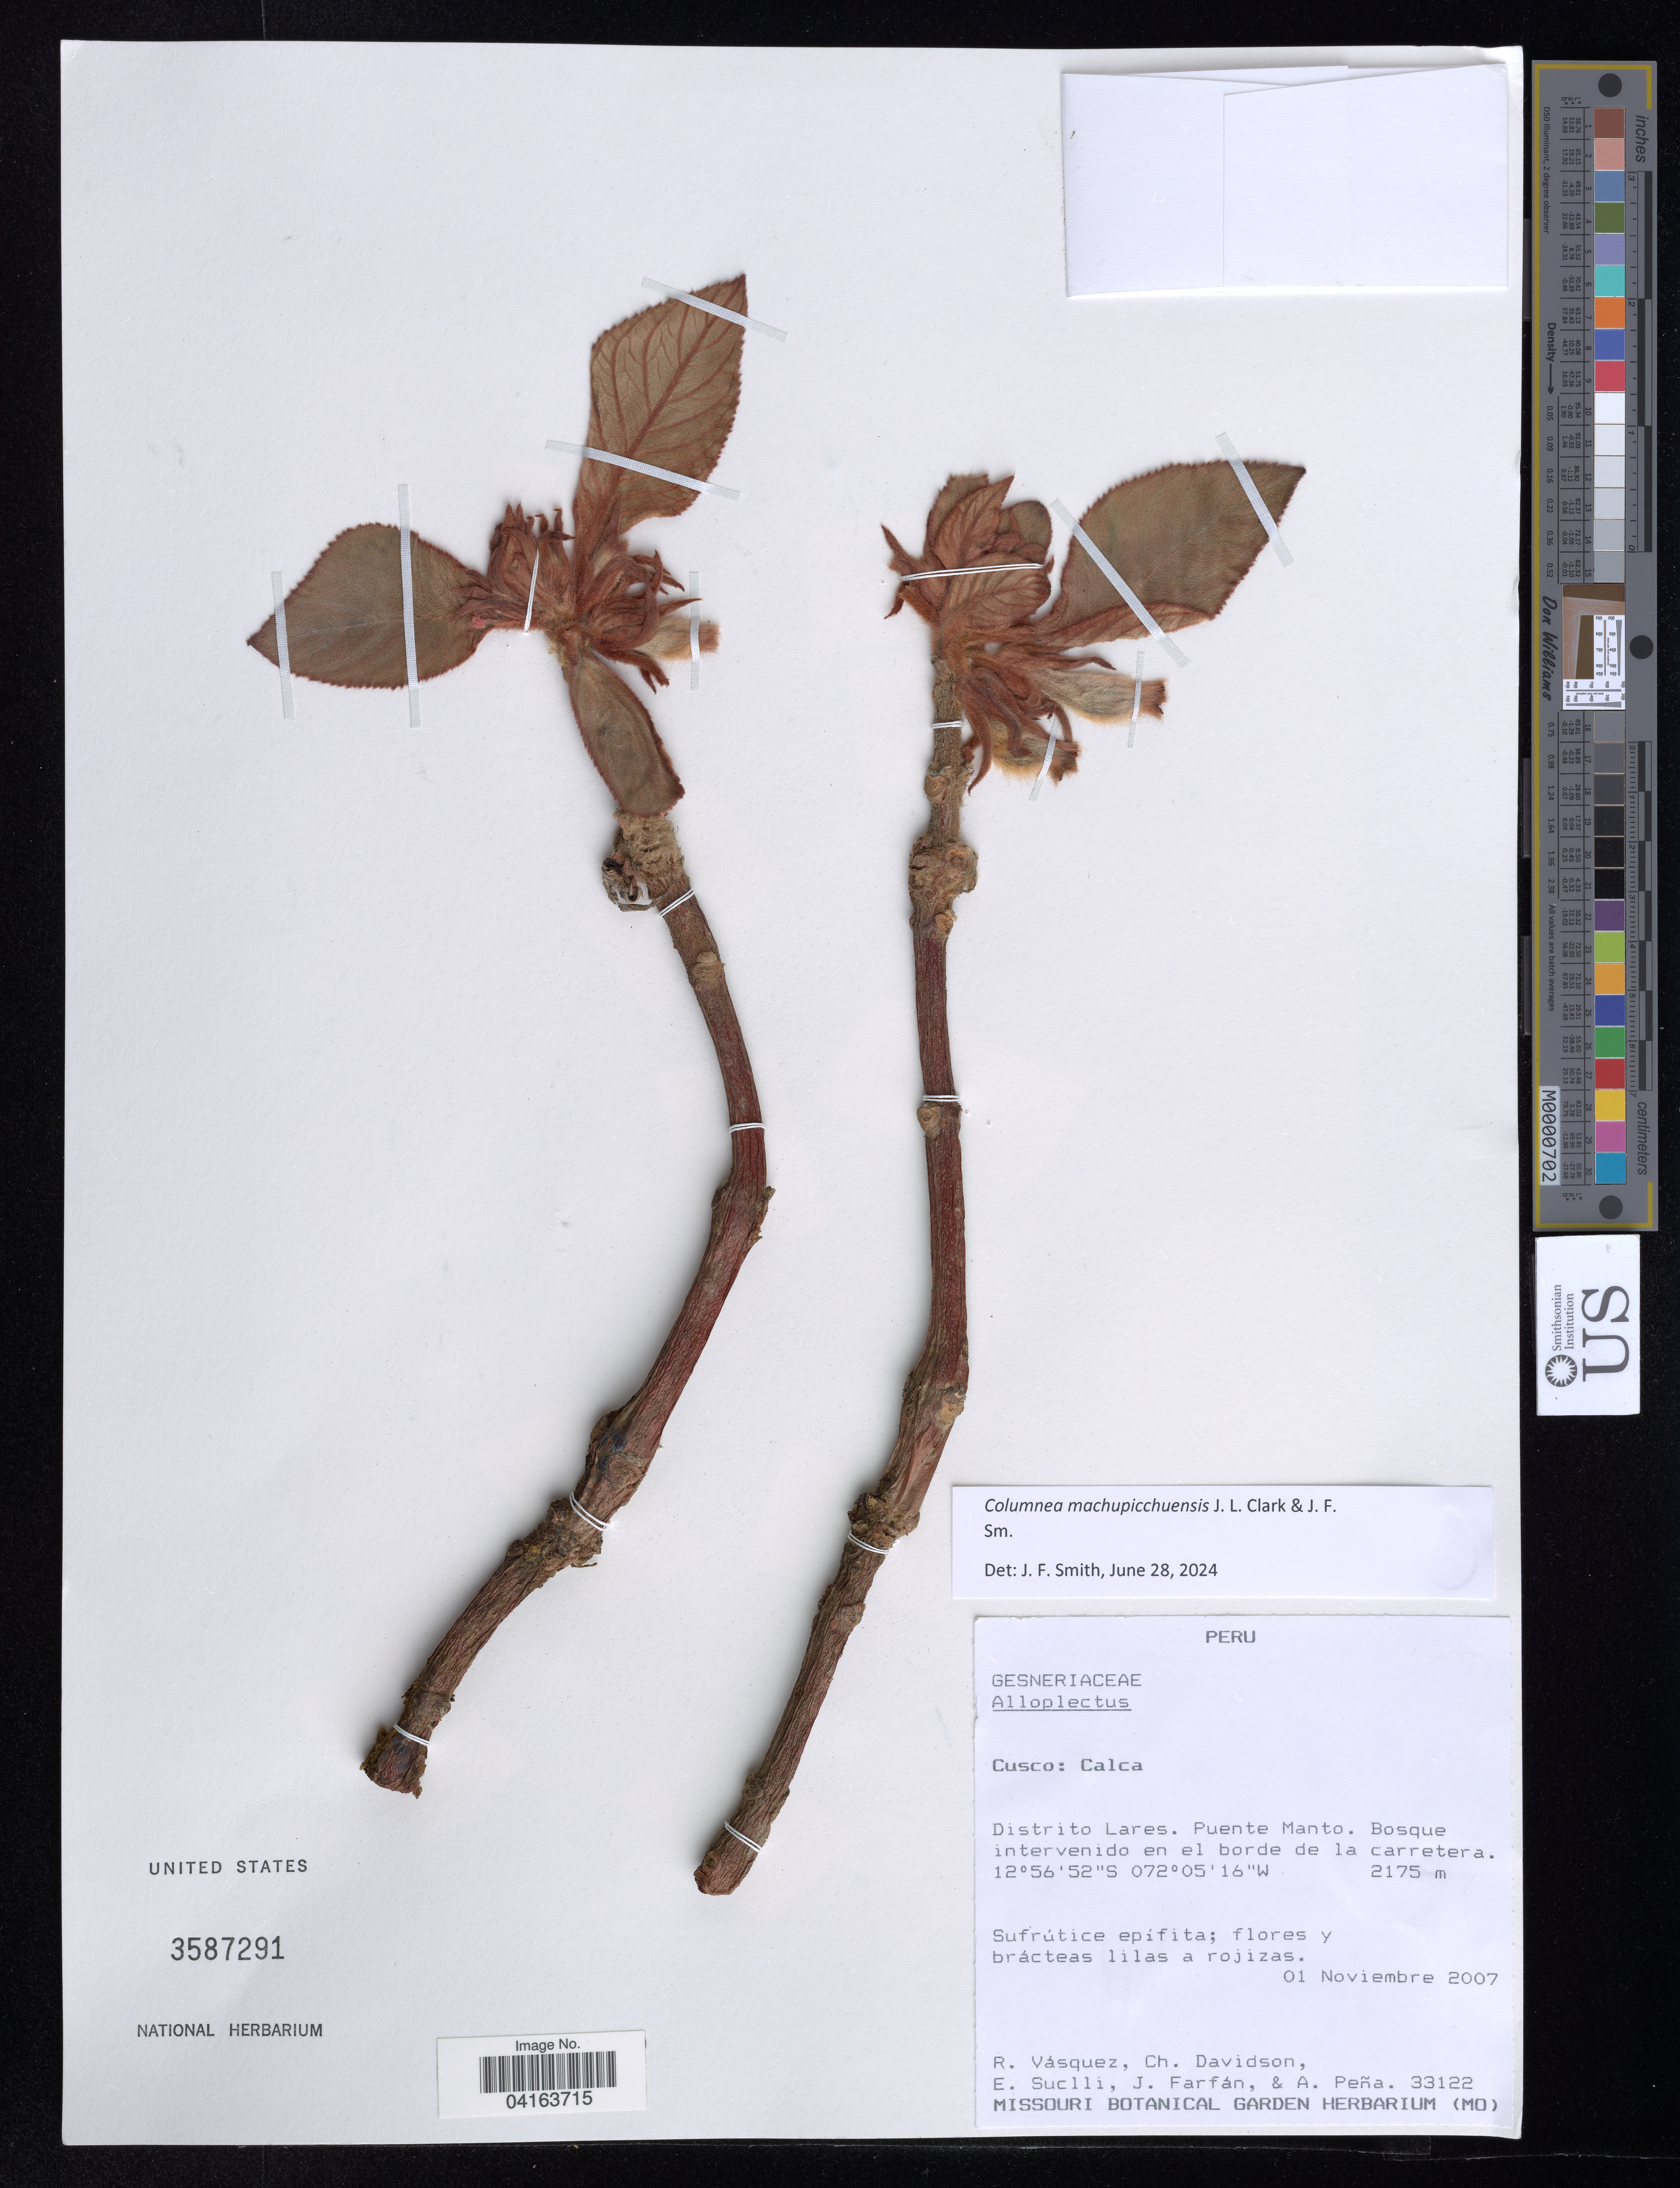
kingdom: Plantae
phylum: Tracheophyta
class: Magnoliopsida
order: Lamiales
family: Gesneriaceae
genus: Columnea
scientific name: Columnea machupicchuensis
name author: J.L. Clark & J.F. Sm.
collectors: R. Vasquez et al.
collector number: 33122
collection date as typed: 01 Noviembre 2007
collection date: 2007-11-01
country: Peru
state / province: Cusco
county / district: Calca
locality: Distrito Lares. Puente Manto, Bosque intervenido en el borde de la carretera.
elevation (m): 2175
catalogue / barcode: US 3587291